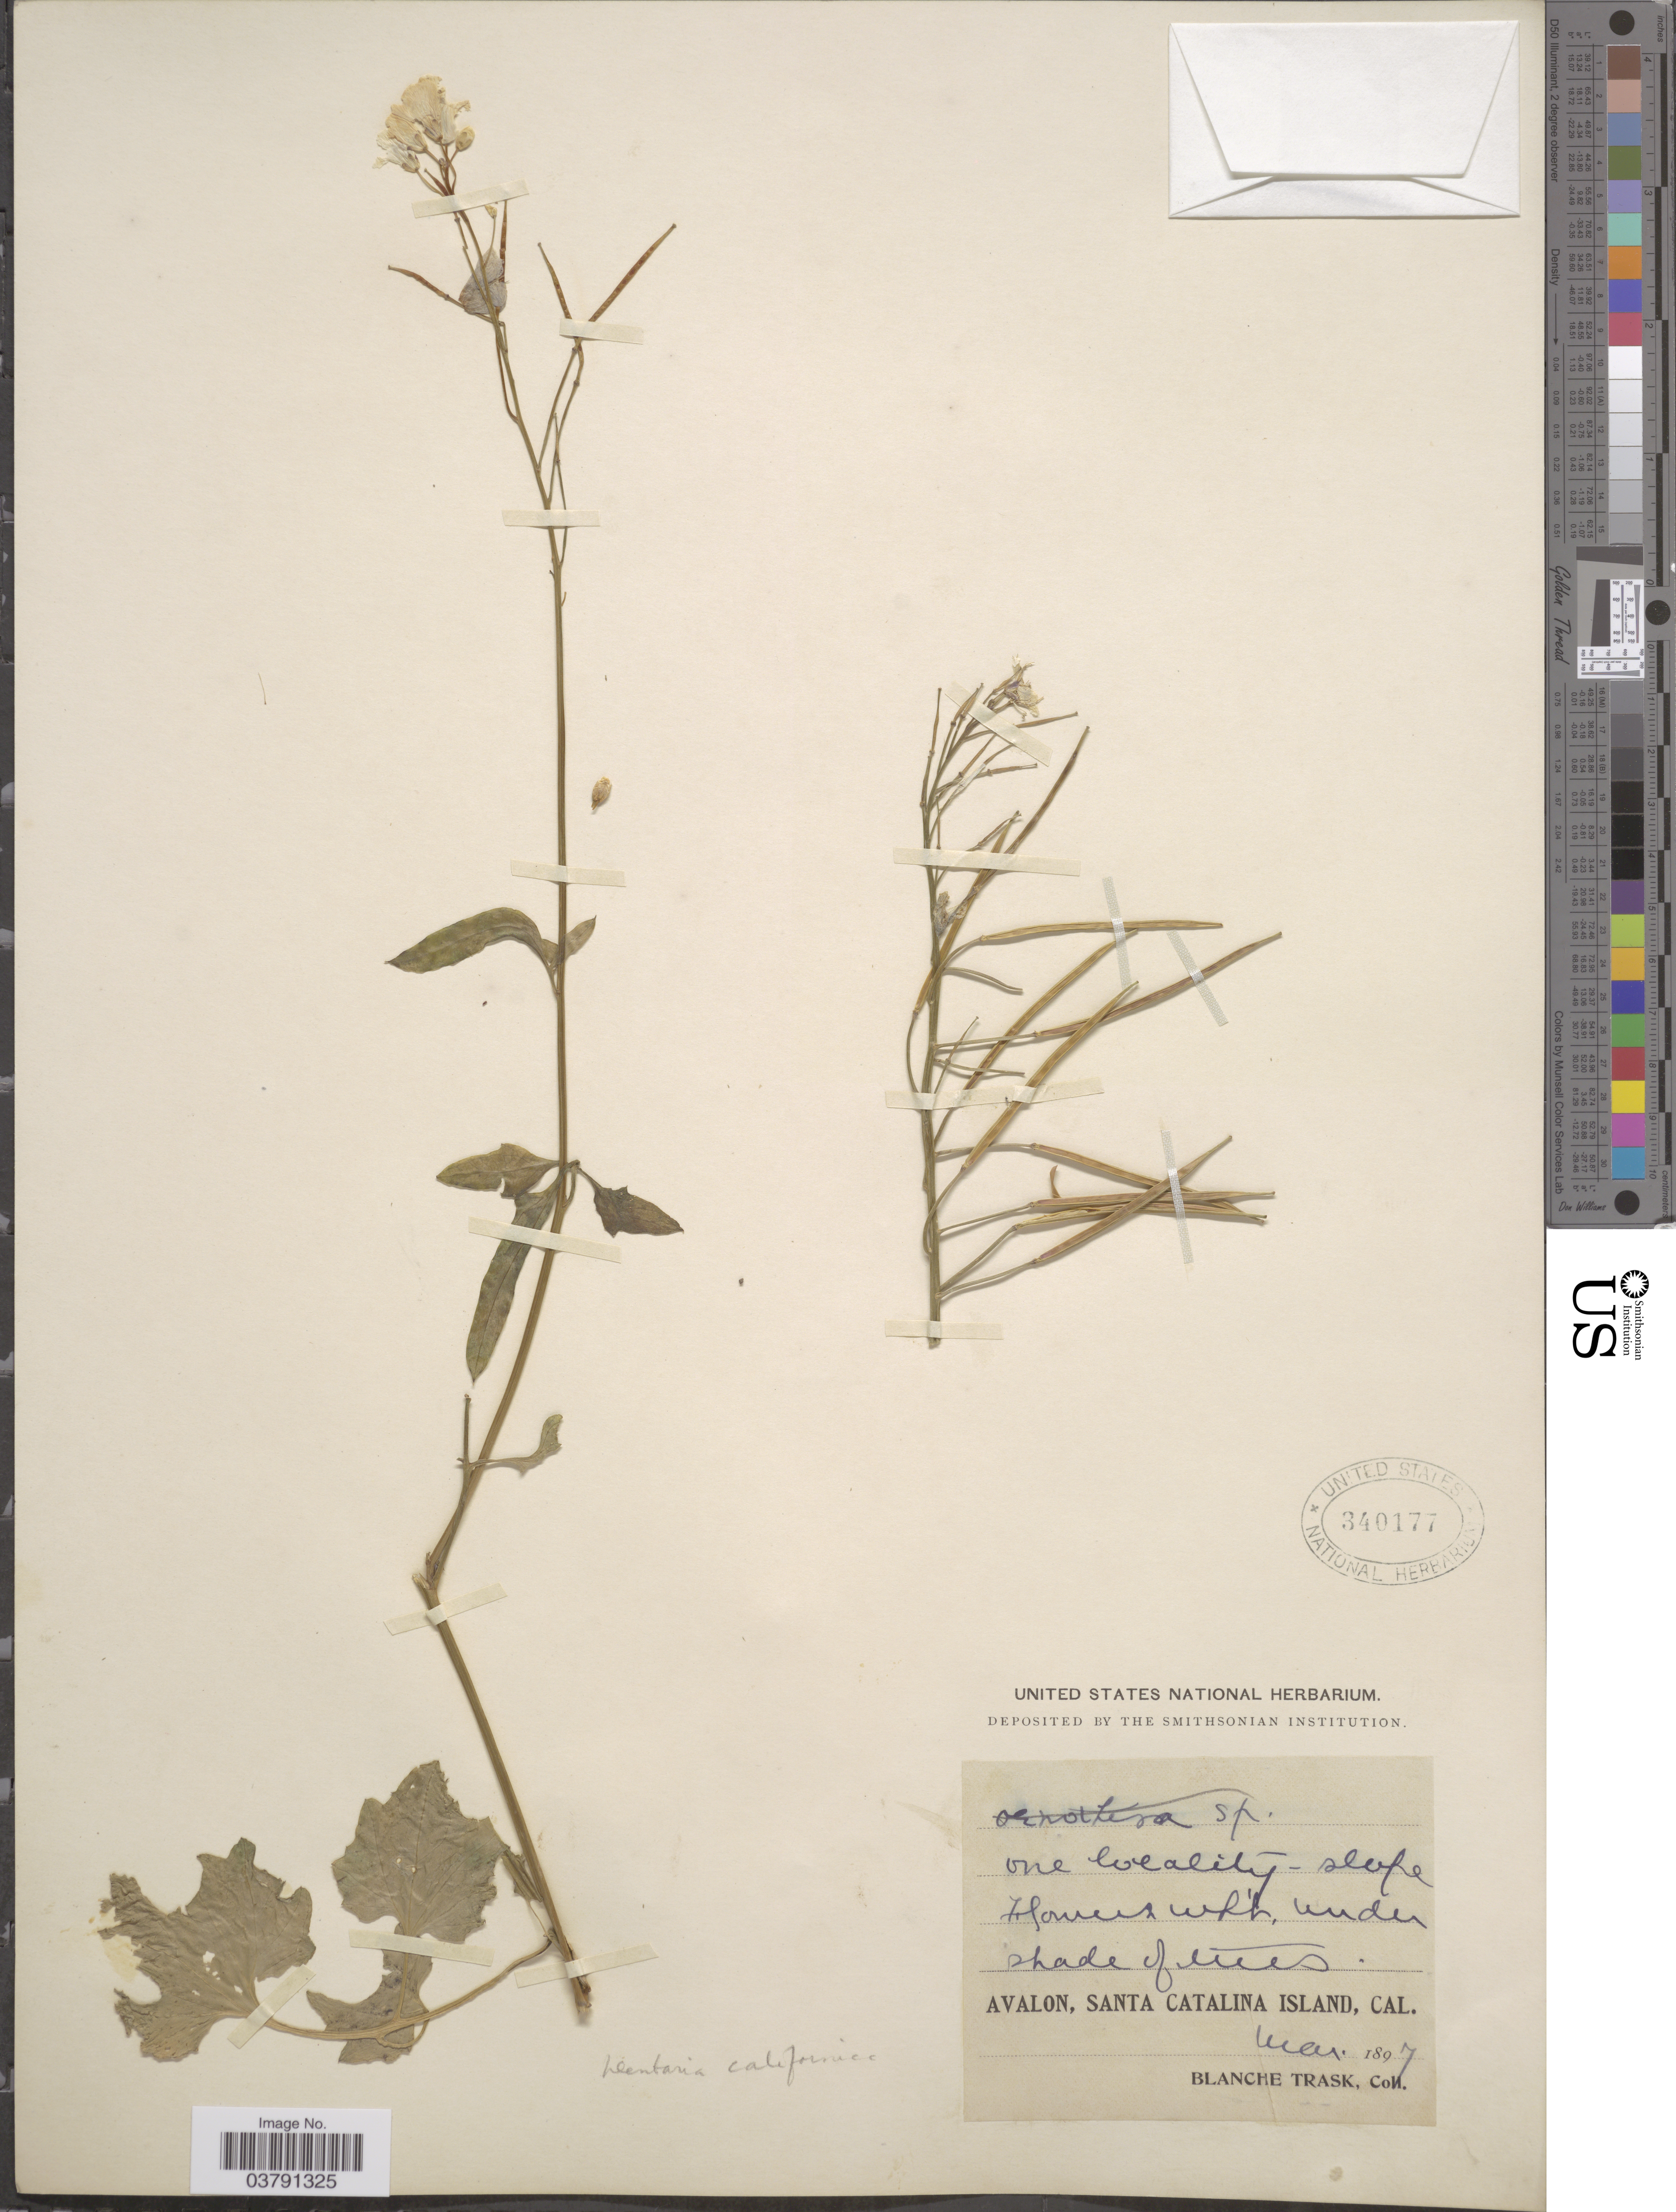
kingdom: Plantae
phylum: Tracheophyta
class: Magnoliopsida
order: Brassicales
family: Brassicaceae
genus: Dentaria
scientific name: Dentaria californica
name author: Nutt.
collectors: B. Trask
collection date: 1897-03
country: United States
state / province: California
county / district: Los Angeles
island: Santa Catalina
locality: Avalon, Santa Catalina Island.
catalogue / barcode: US 340177